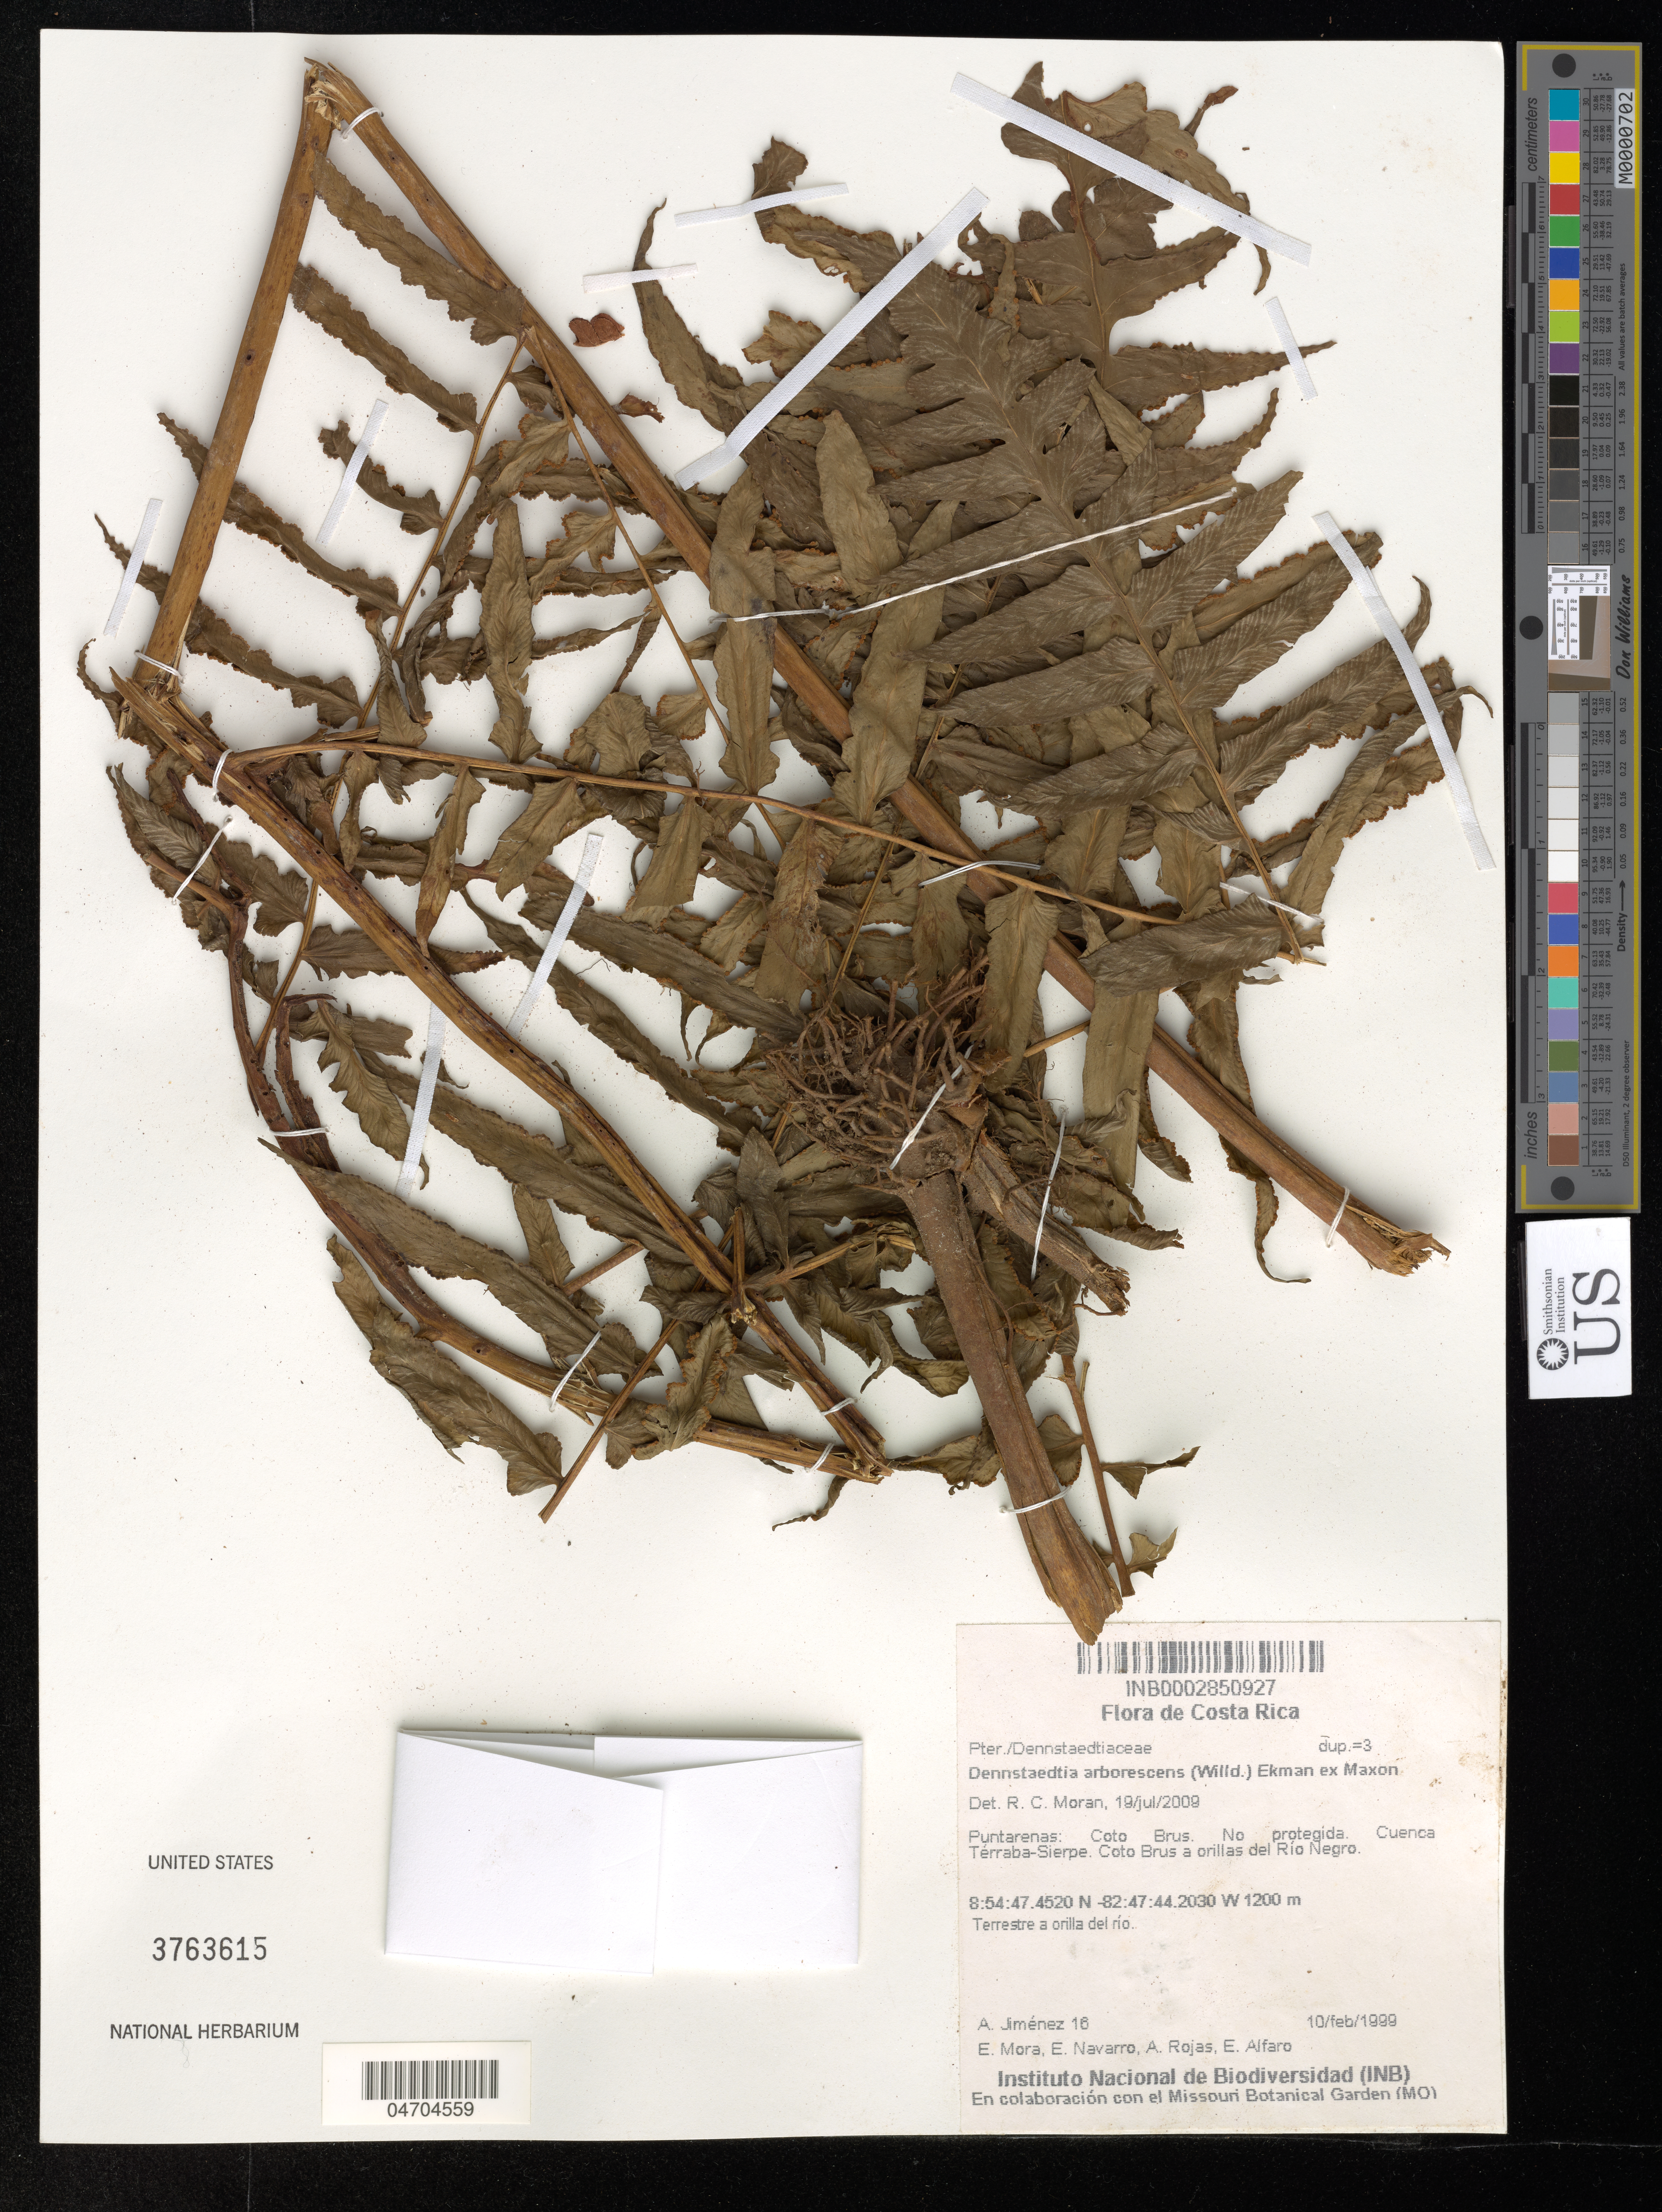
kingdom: Plantae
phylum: Tracheophyta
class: Polypodiopsida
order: Polypodiales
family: Dennstaedtiaceae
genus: Dennstaedtia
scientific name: Dennstaedtia arborescens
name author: (Willd.) Ekman ex Maxon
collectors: A. Jiménez, E. Mora, E. Navarro, A. Rojas & E. Alfaro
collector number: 16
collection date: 1999-02-10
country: Costa Rica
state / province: Puntarenas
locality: Coto Brus. No protegida. Cuenca Térraba-Sierpe. Coto Brus a orillas del Río Negro.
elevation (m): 1200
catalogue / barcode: US 3763615